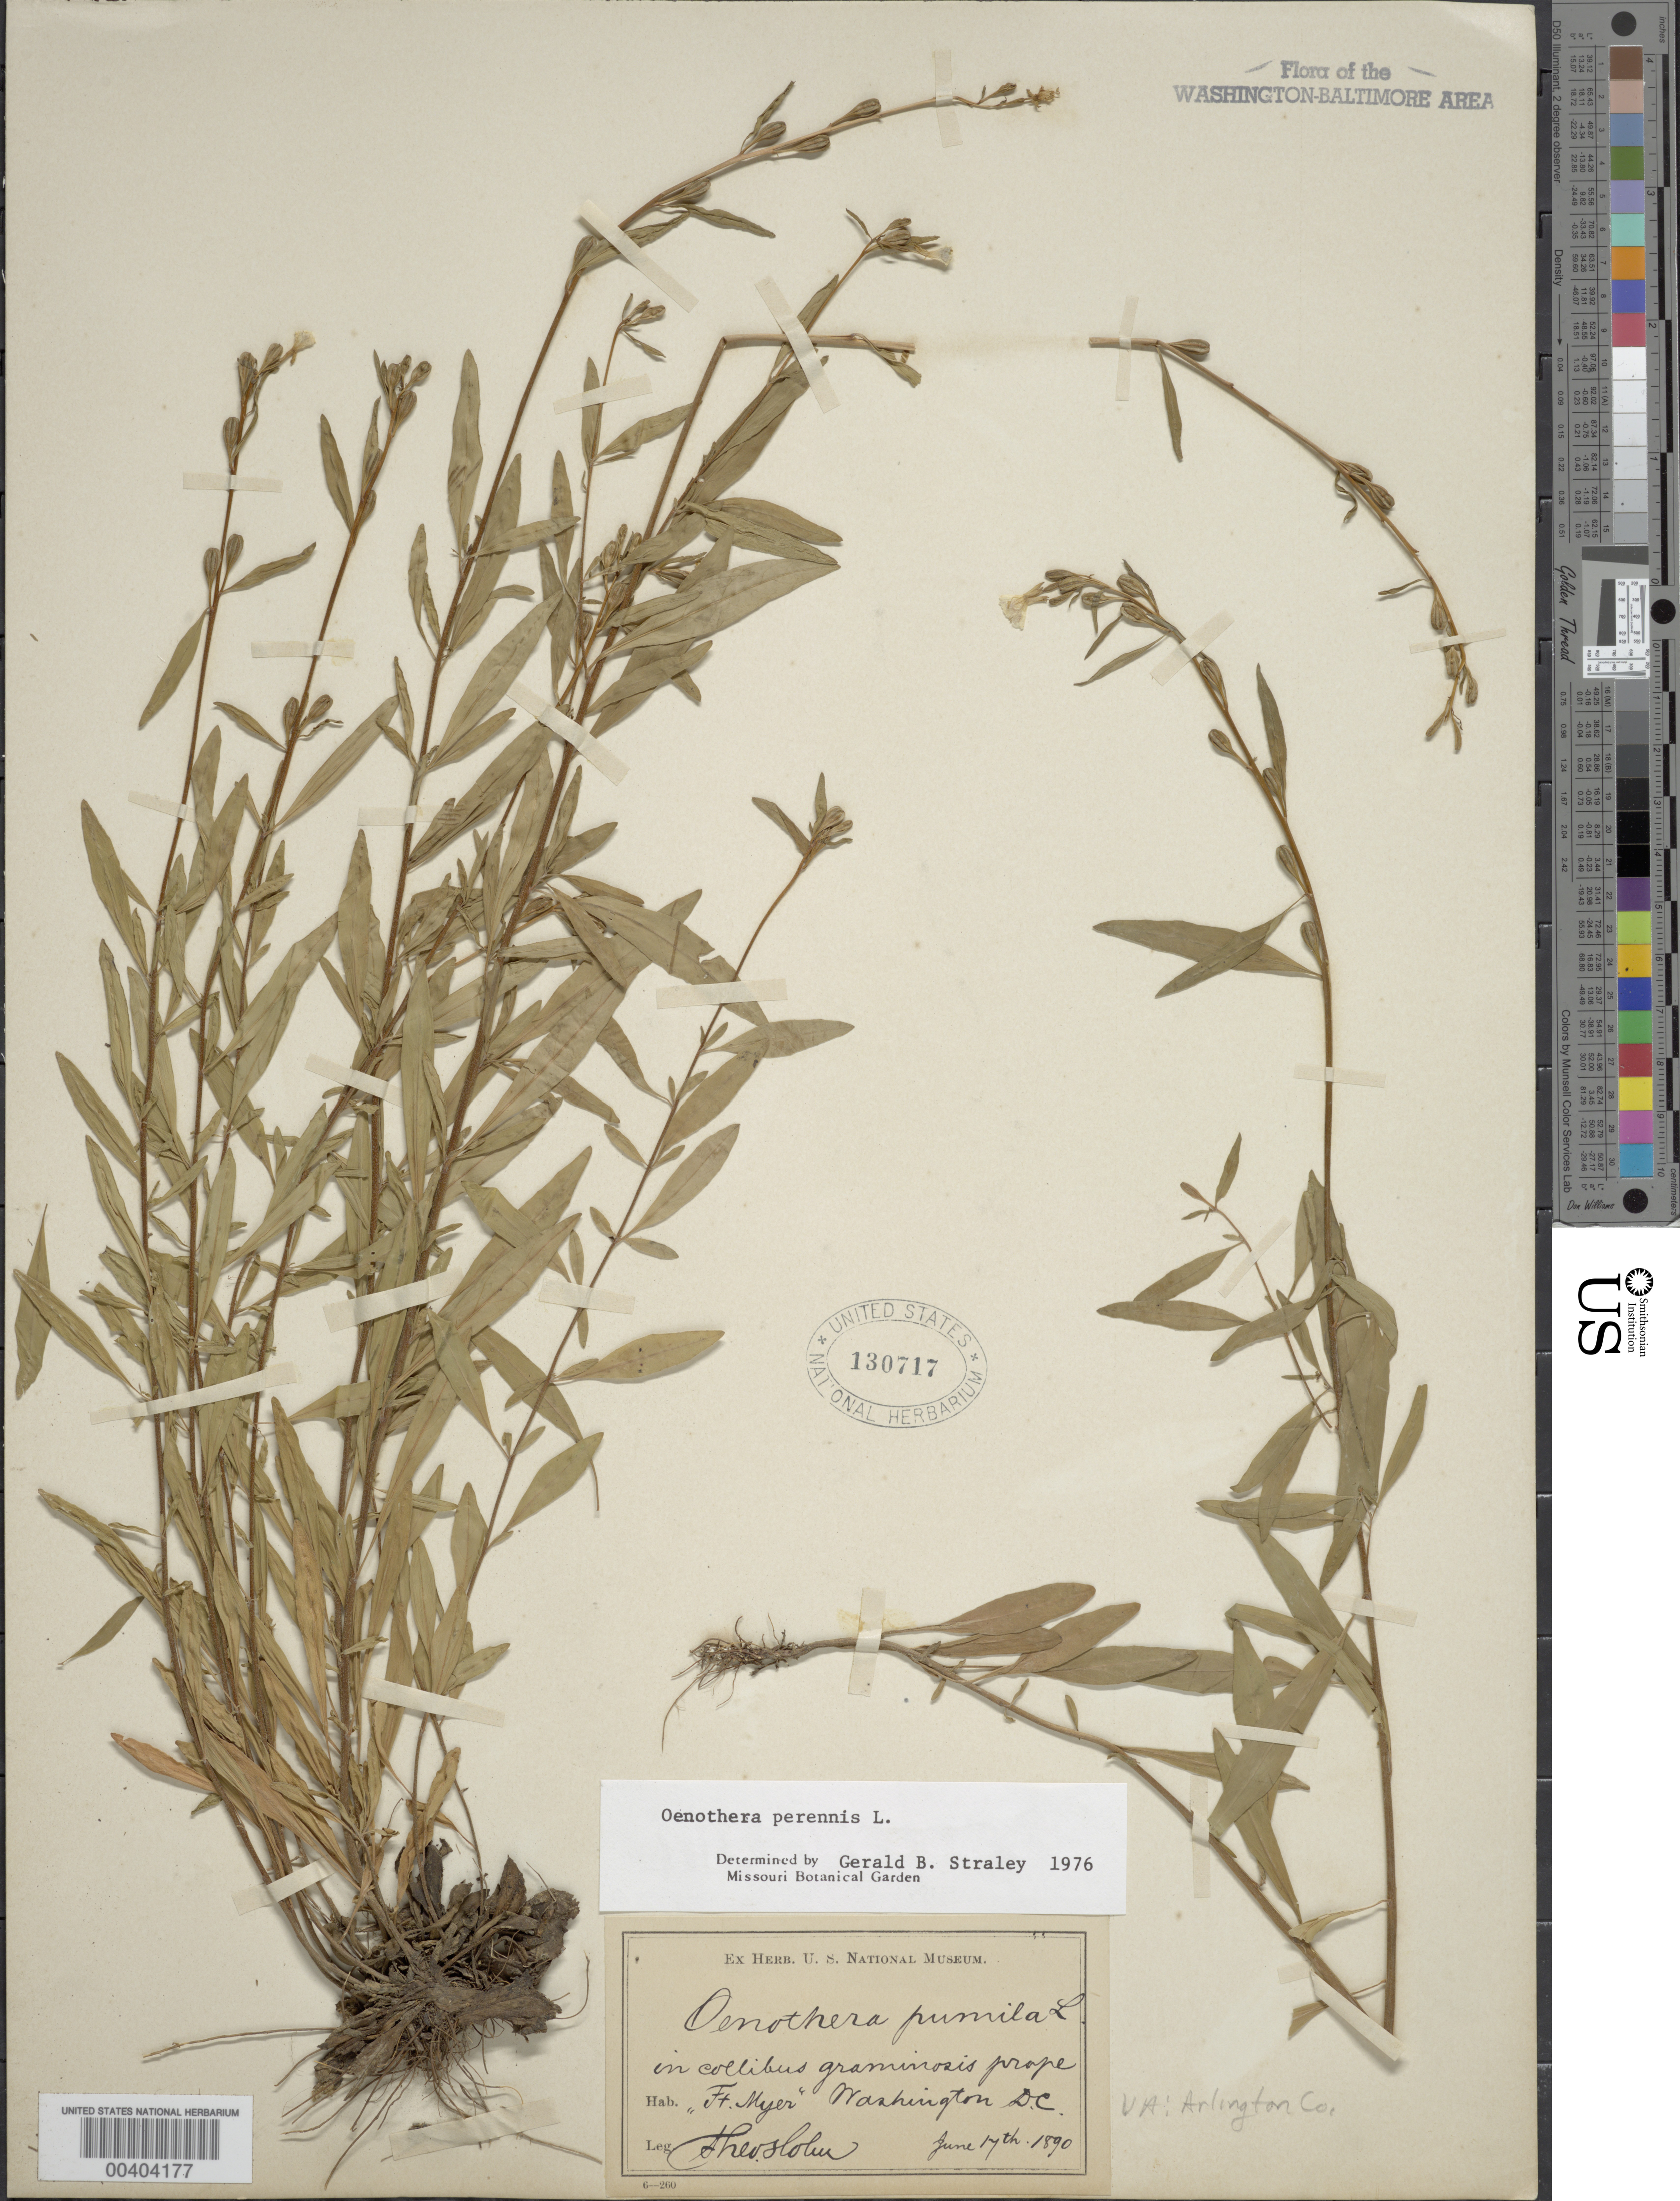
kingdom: Plantae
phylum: Tracheophyta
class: Magnoliopsida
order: Myrtales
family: Onagraceae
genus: Oenothera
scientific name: Oenothera perennis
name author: L.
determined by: Straley, G. B.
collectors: T. Holm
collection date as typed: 17 Jun 1890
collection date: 1890-06-17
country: United States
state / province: Virginia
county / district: Arlington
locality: Fort Myers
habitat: In Collibus graminosis propre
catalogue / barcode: US 130717